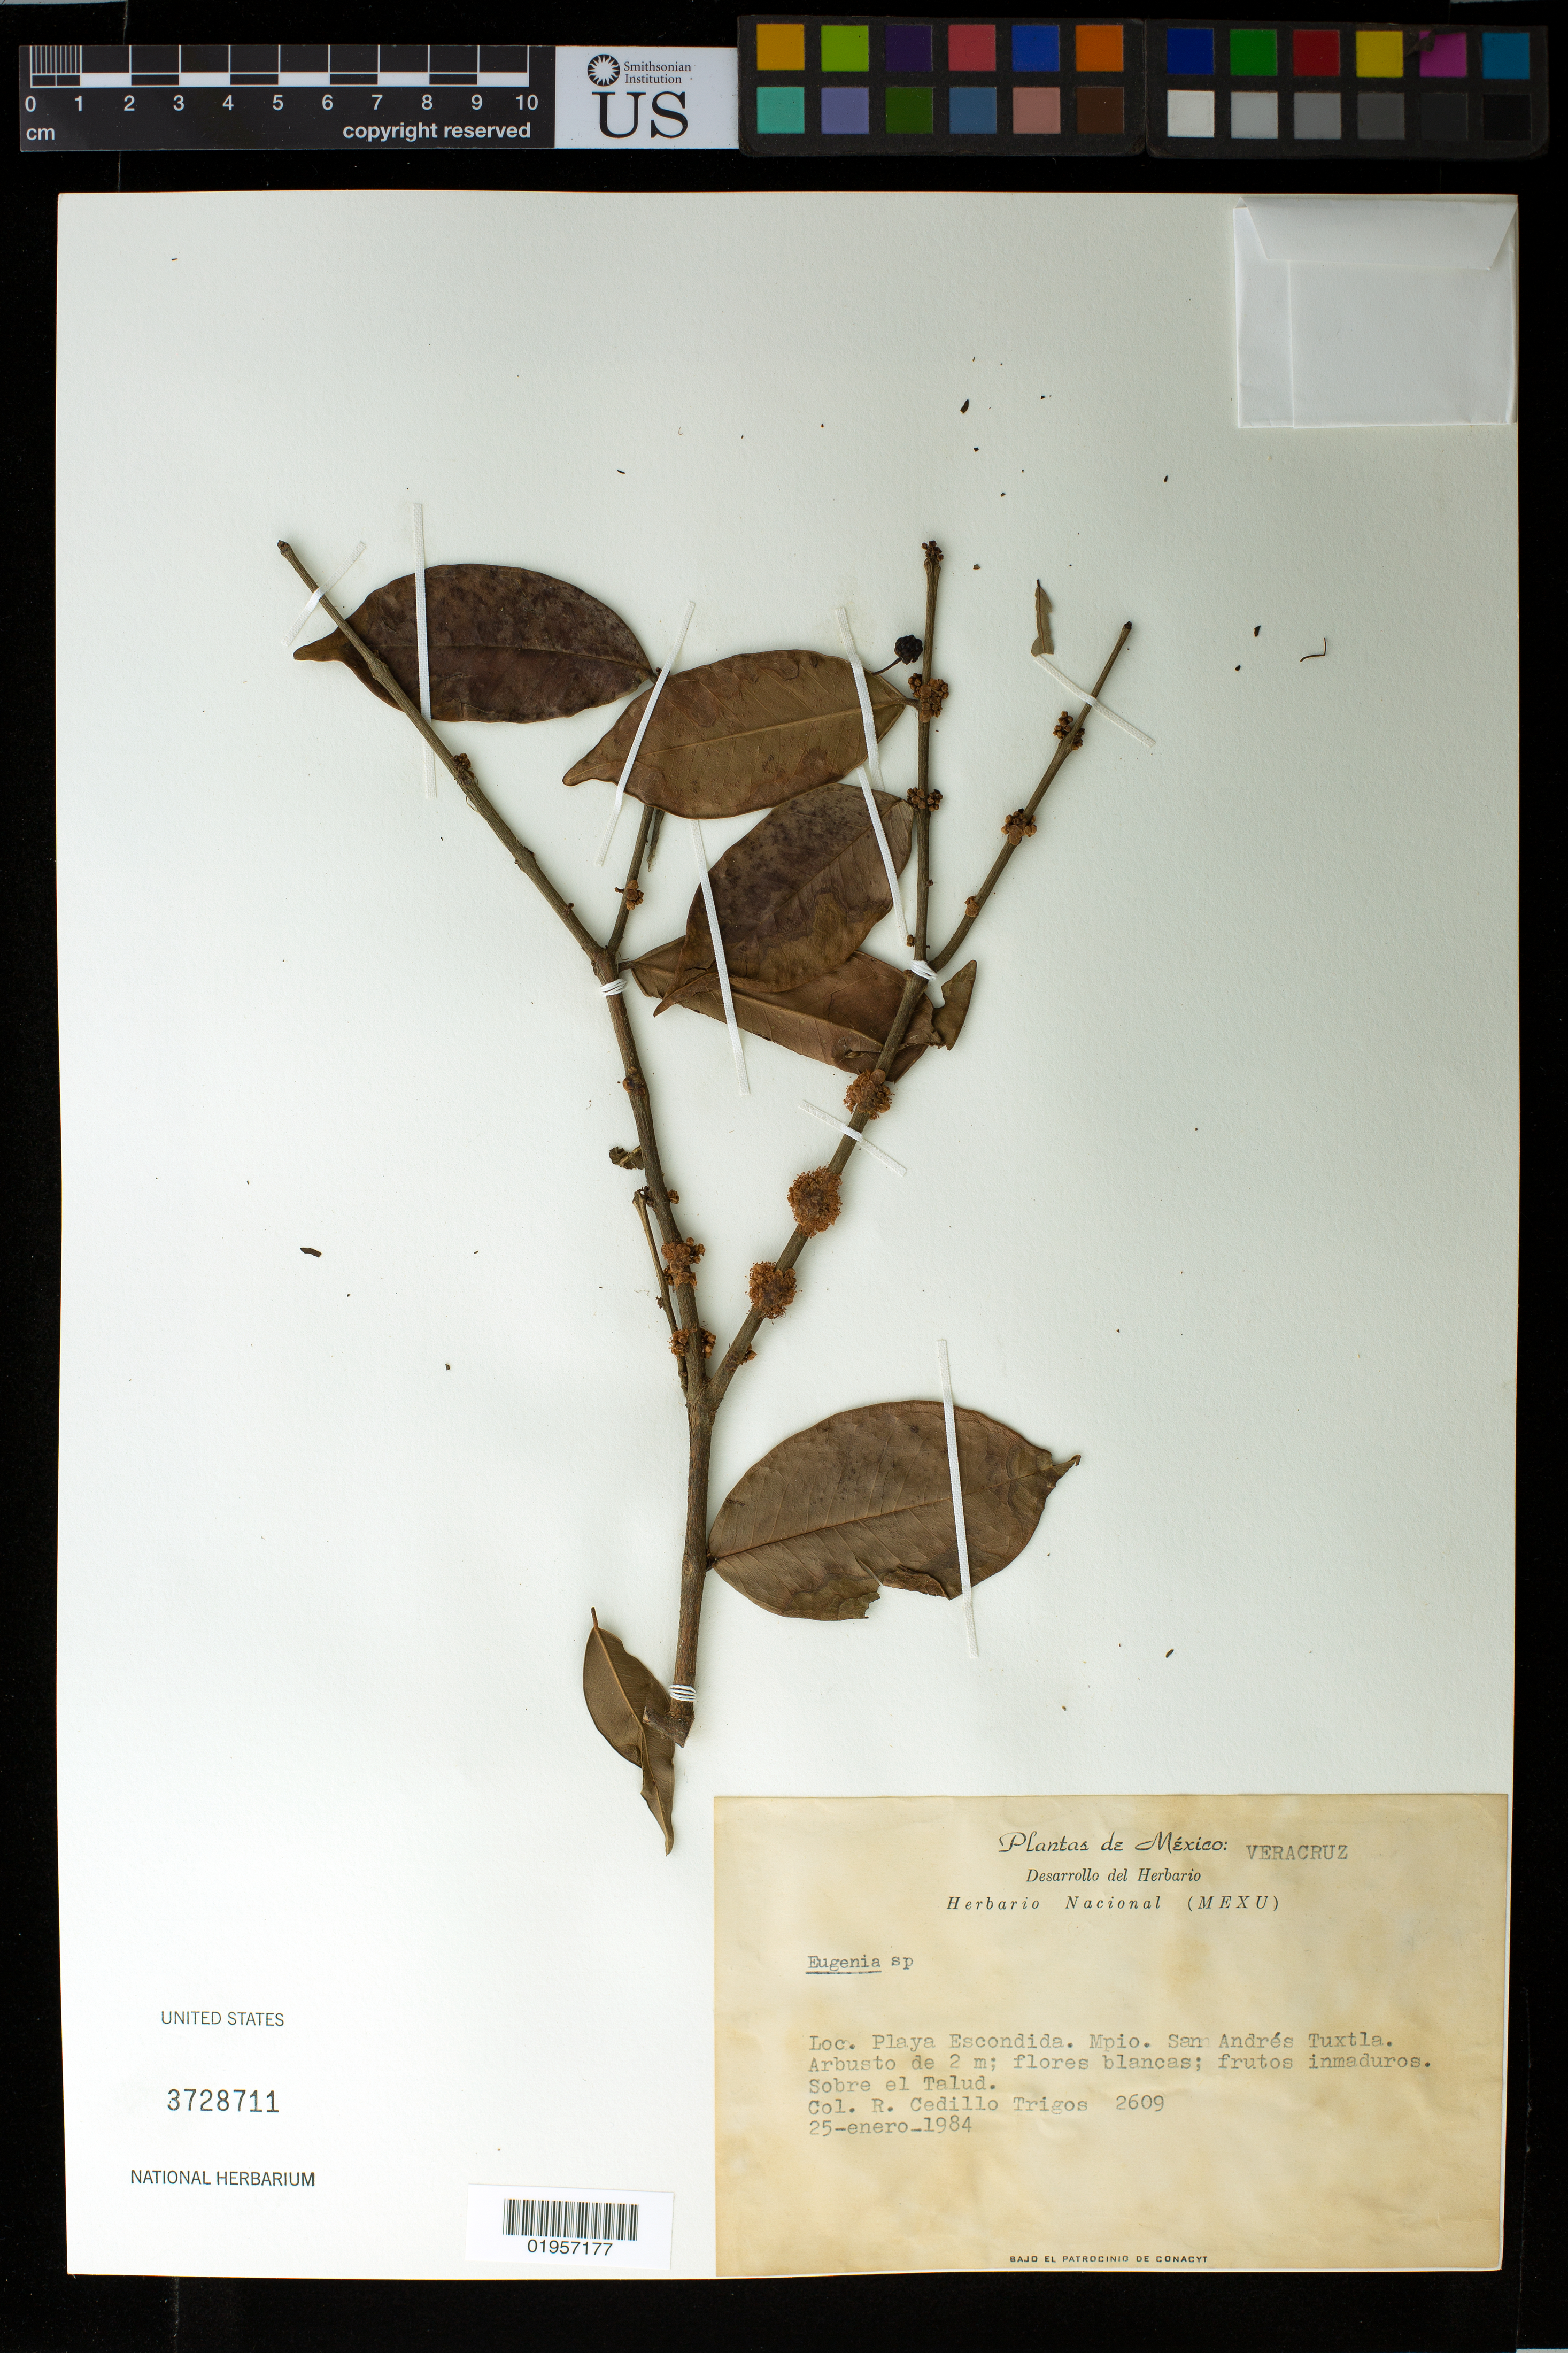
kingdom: Plantae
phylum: Tracheophyta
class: Magnoliopsida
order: Myrtales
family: Myrtaceae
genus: Eugenia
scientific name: Eugenia sp.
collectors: R. Trigos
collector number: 2609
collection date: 1984-01-25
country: Mexico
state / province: Veracruz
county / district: San Andrés Tuxtla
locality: Playa Escondida, Sobre el Talud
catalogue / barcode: US 3728711